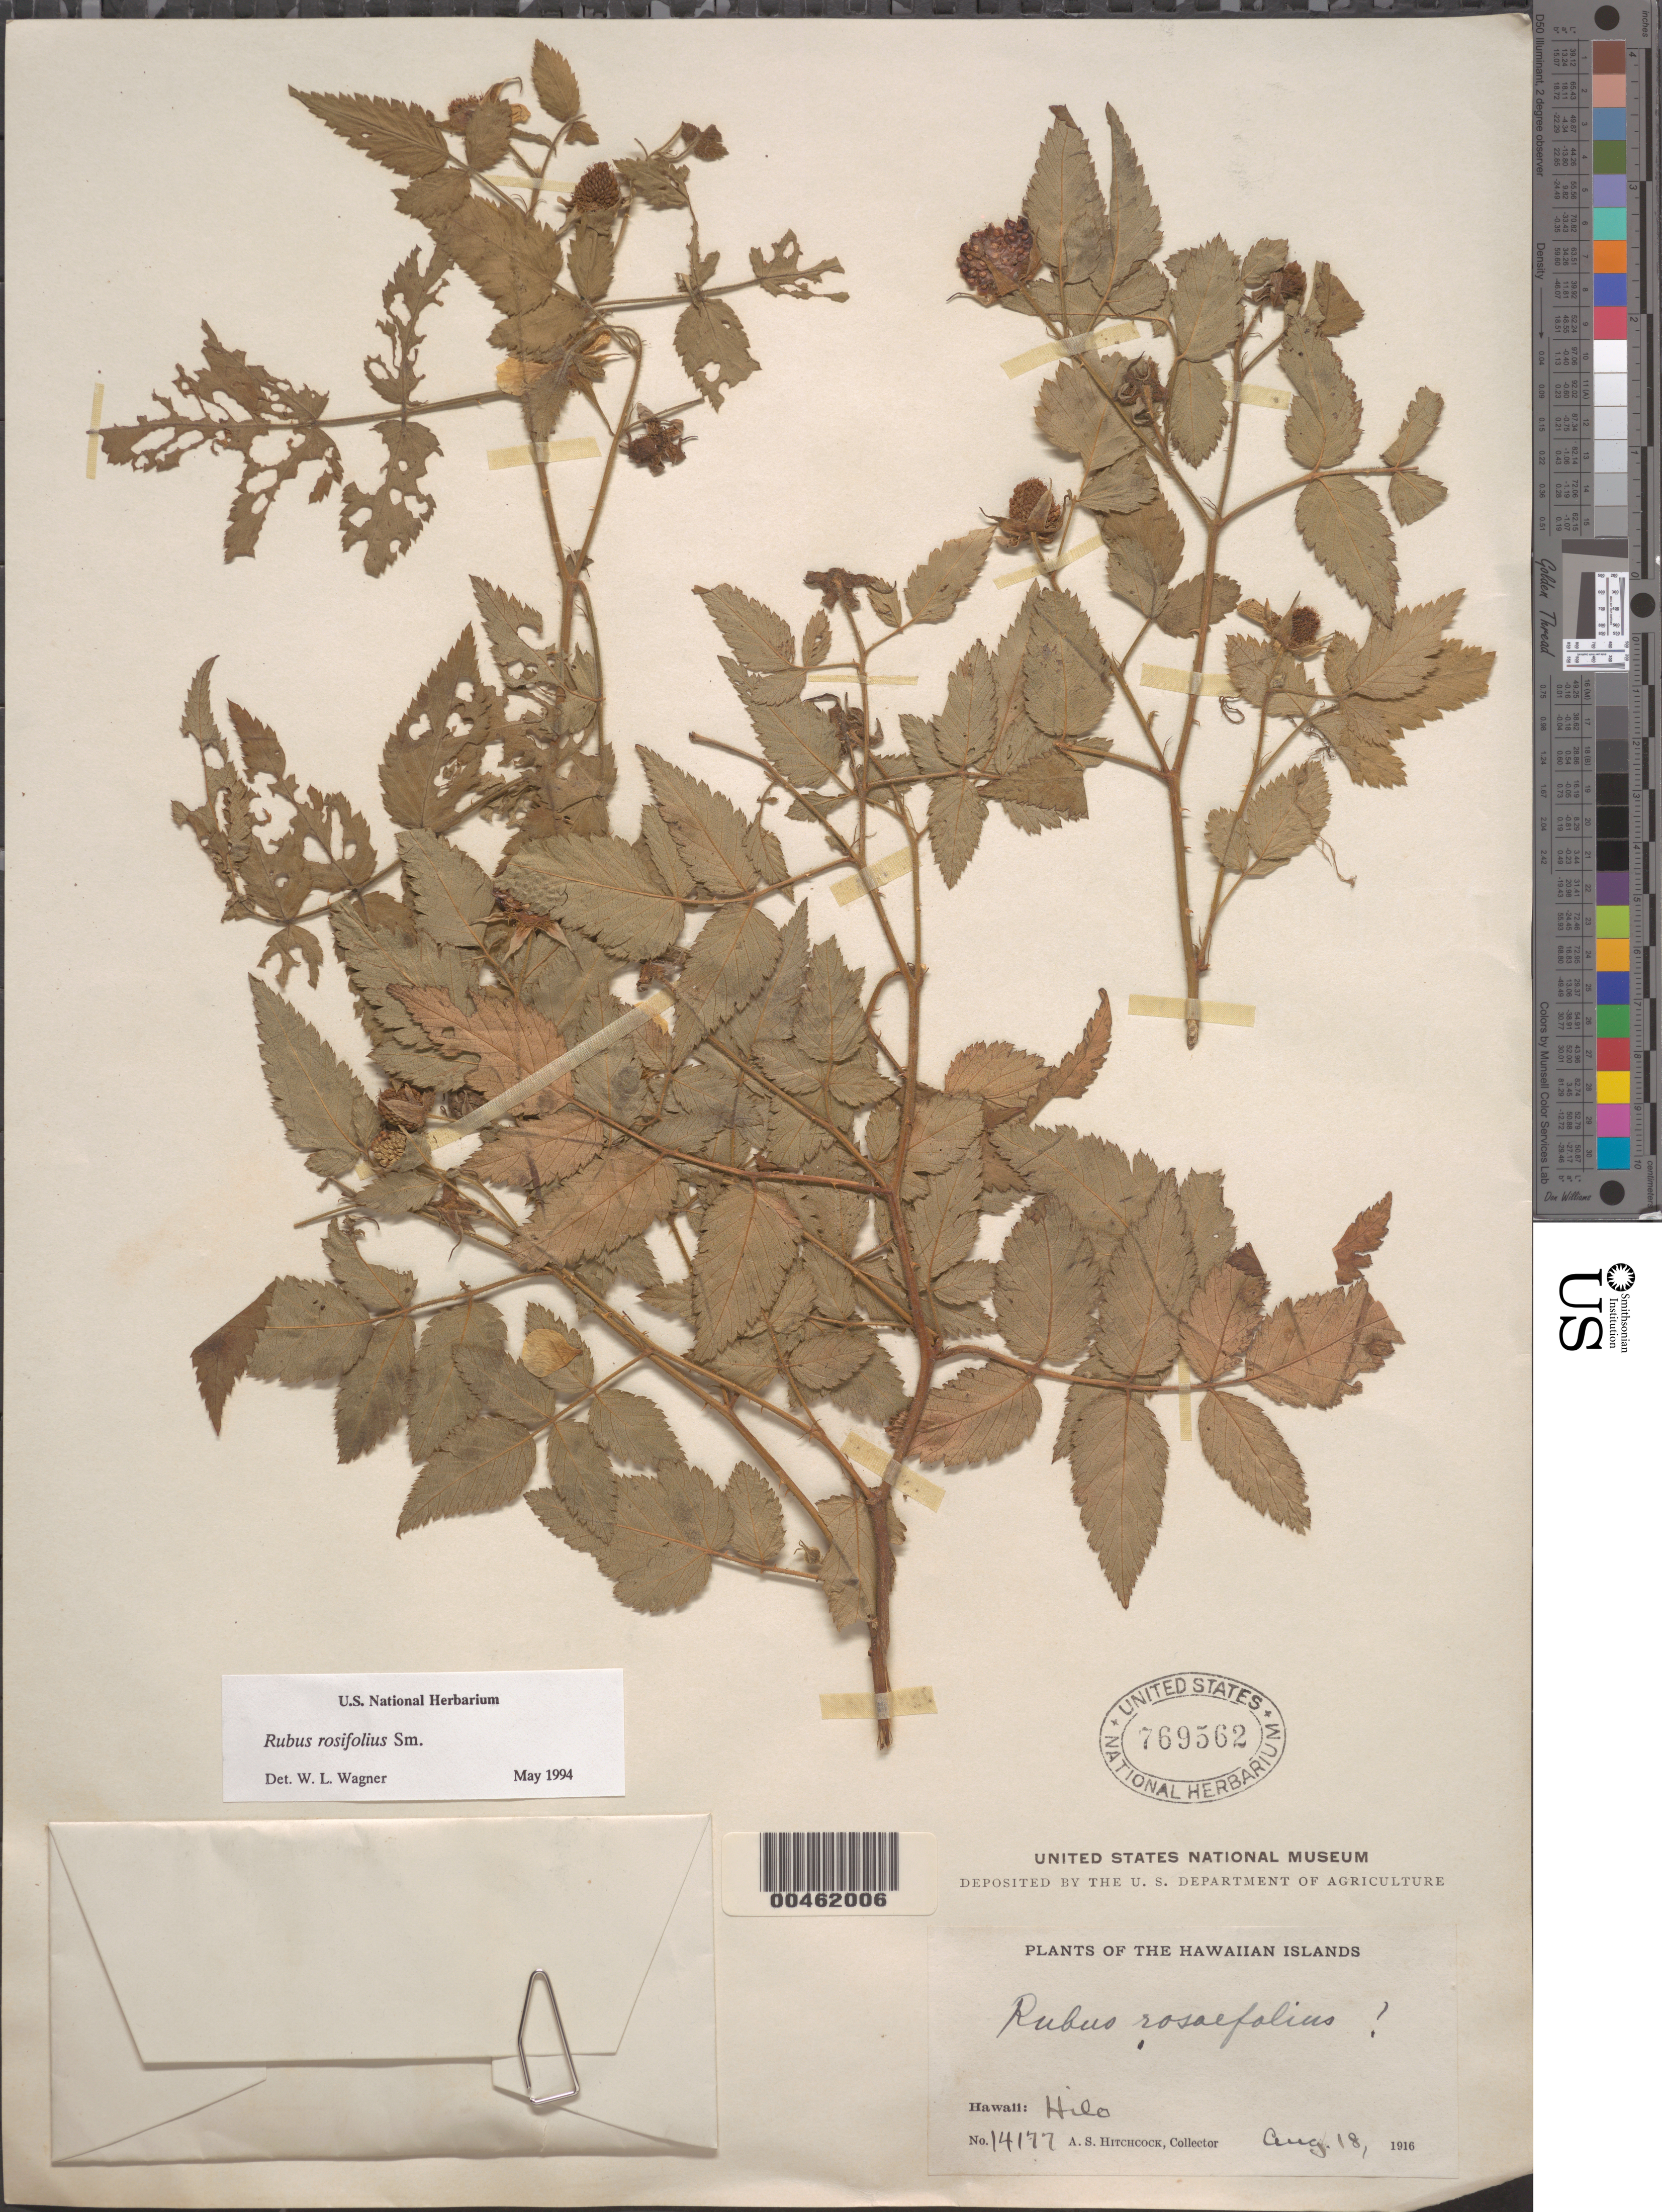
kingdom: Plantae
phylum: Tracheophyta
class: Magnoliopsida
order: Rosales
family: Rosaceae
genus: Rubus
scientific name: Rubus rosifolius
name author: Sm.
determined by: Wagner, W. L., (BOT), Smithsonian Institution - National Museum of Natural History (UNITED STATES)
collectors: A. S. Hitchcock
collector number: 14177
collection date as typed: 18 Aug 1916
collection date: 1916-08-18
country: United States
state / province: Hawaii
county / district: Hawaii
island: Hawaii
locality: Hilo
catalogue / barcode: US 769562